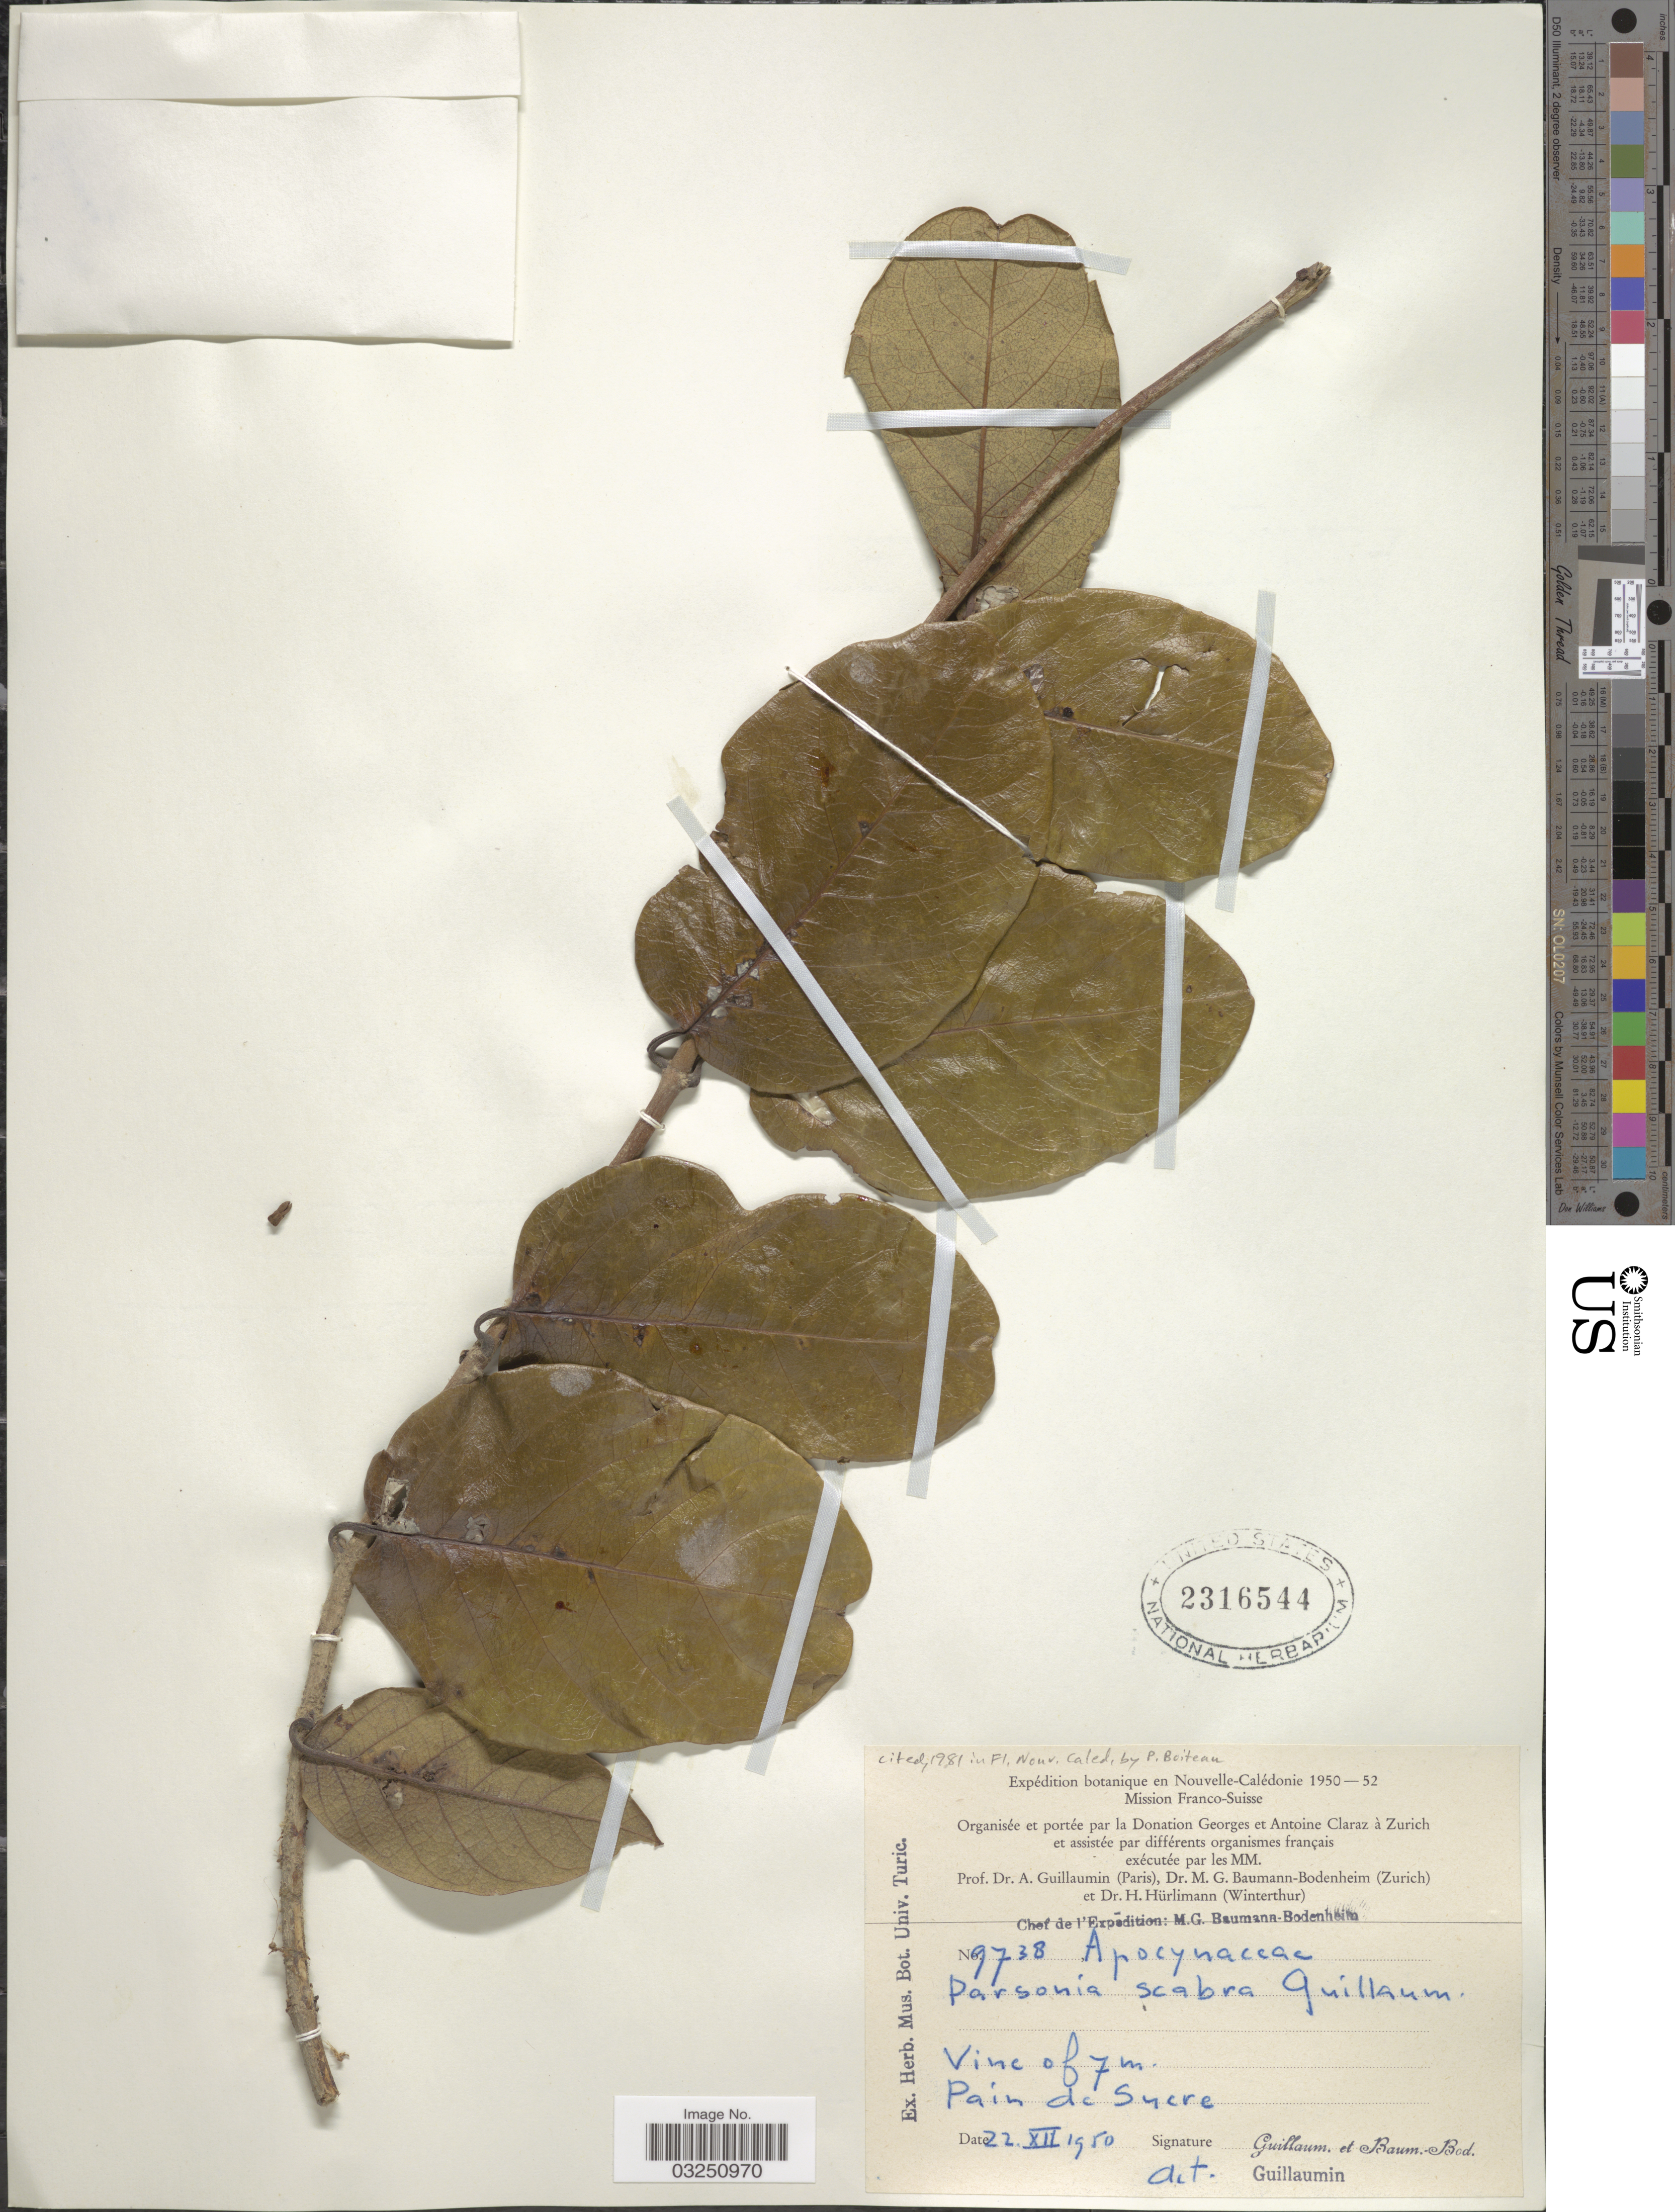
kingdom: Plantae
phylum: Tracheophyta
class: Magnoliopsida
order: Myrtales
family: Lythraceae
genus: Parsonsia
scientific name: Parsonsia scabra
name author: (Markgr.) Spreng.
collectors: A. Guillaumin & M. G. Baumann-Bodenheim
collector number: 9738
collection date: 1950-12-22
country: New Caledonia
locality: Nouvelle-Calédonie. Pain de Sucre.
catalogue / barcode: US 2316544